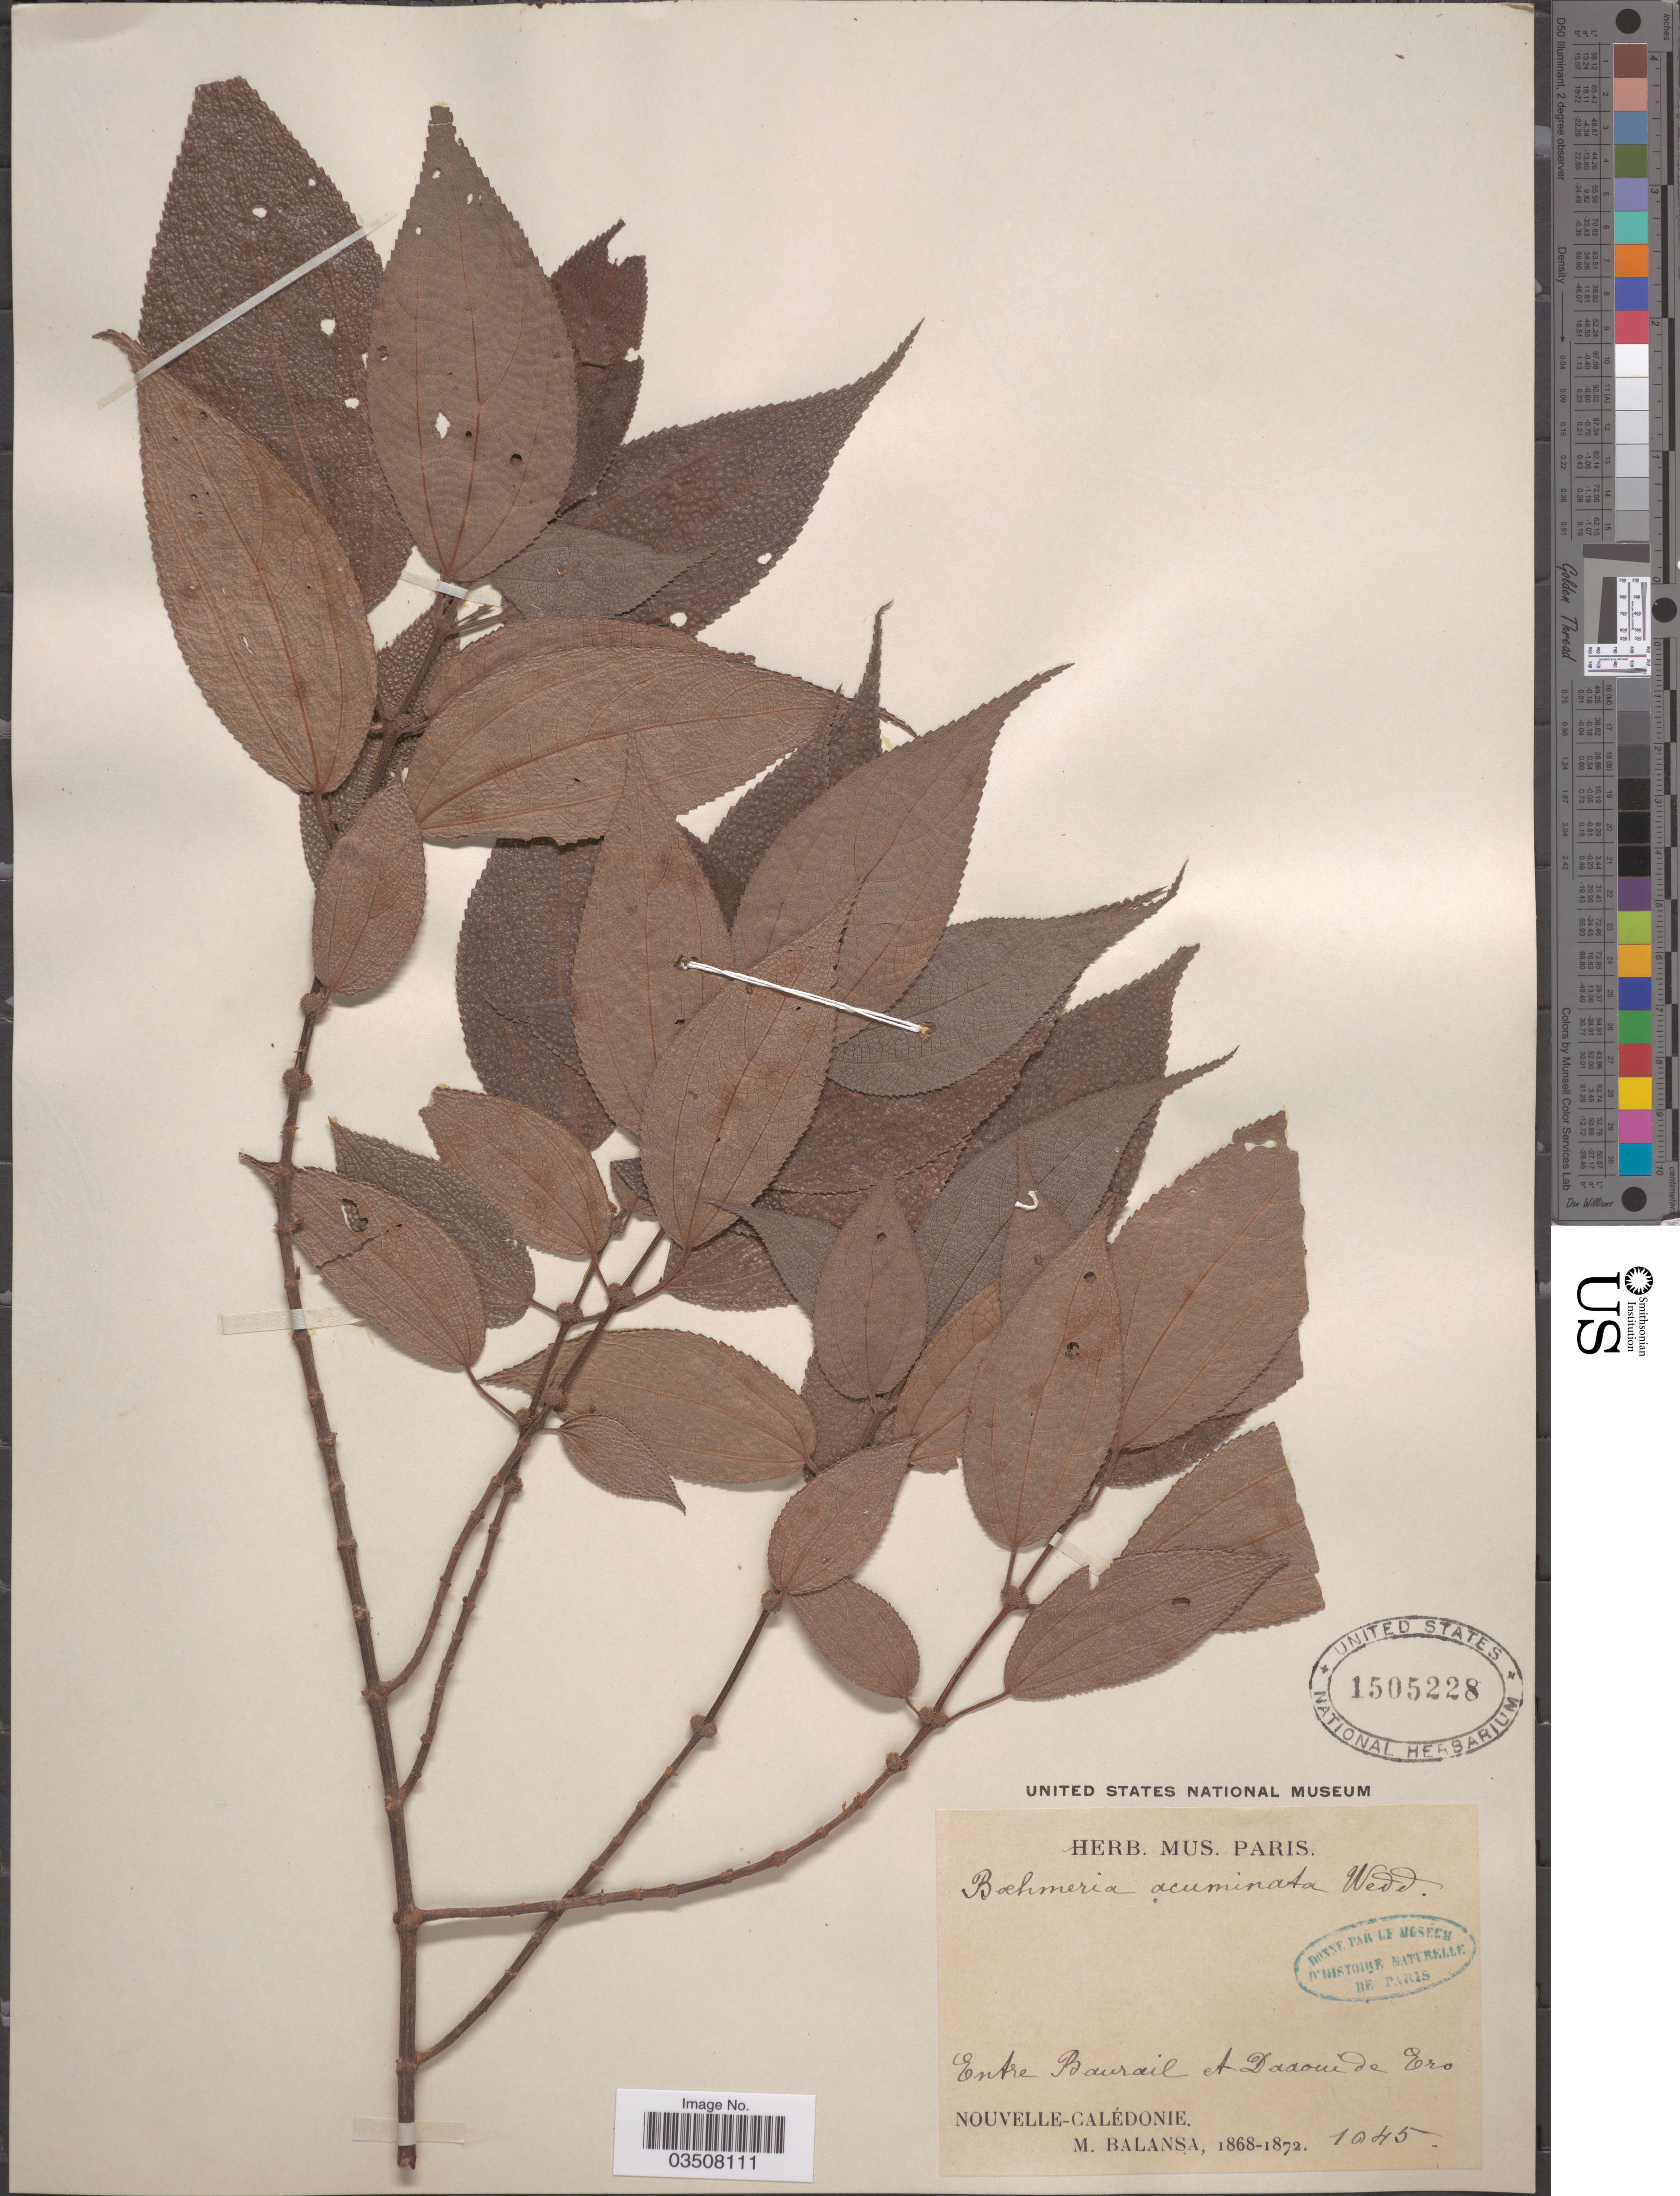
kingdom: Plantae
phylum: Tracheophyta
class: Magnoliopsida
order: Rosales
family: Urticaceae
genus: Boehmeria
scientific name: Boehmeria acuminata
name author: Pers.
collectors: B. Balansa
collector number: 1045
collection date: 1868/1872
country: New Caledonia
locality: Entre Baurail A Daaoui [interpreted] de Ero. Nouvelle-Calédonie.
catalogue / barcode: US 1505228